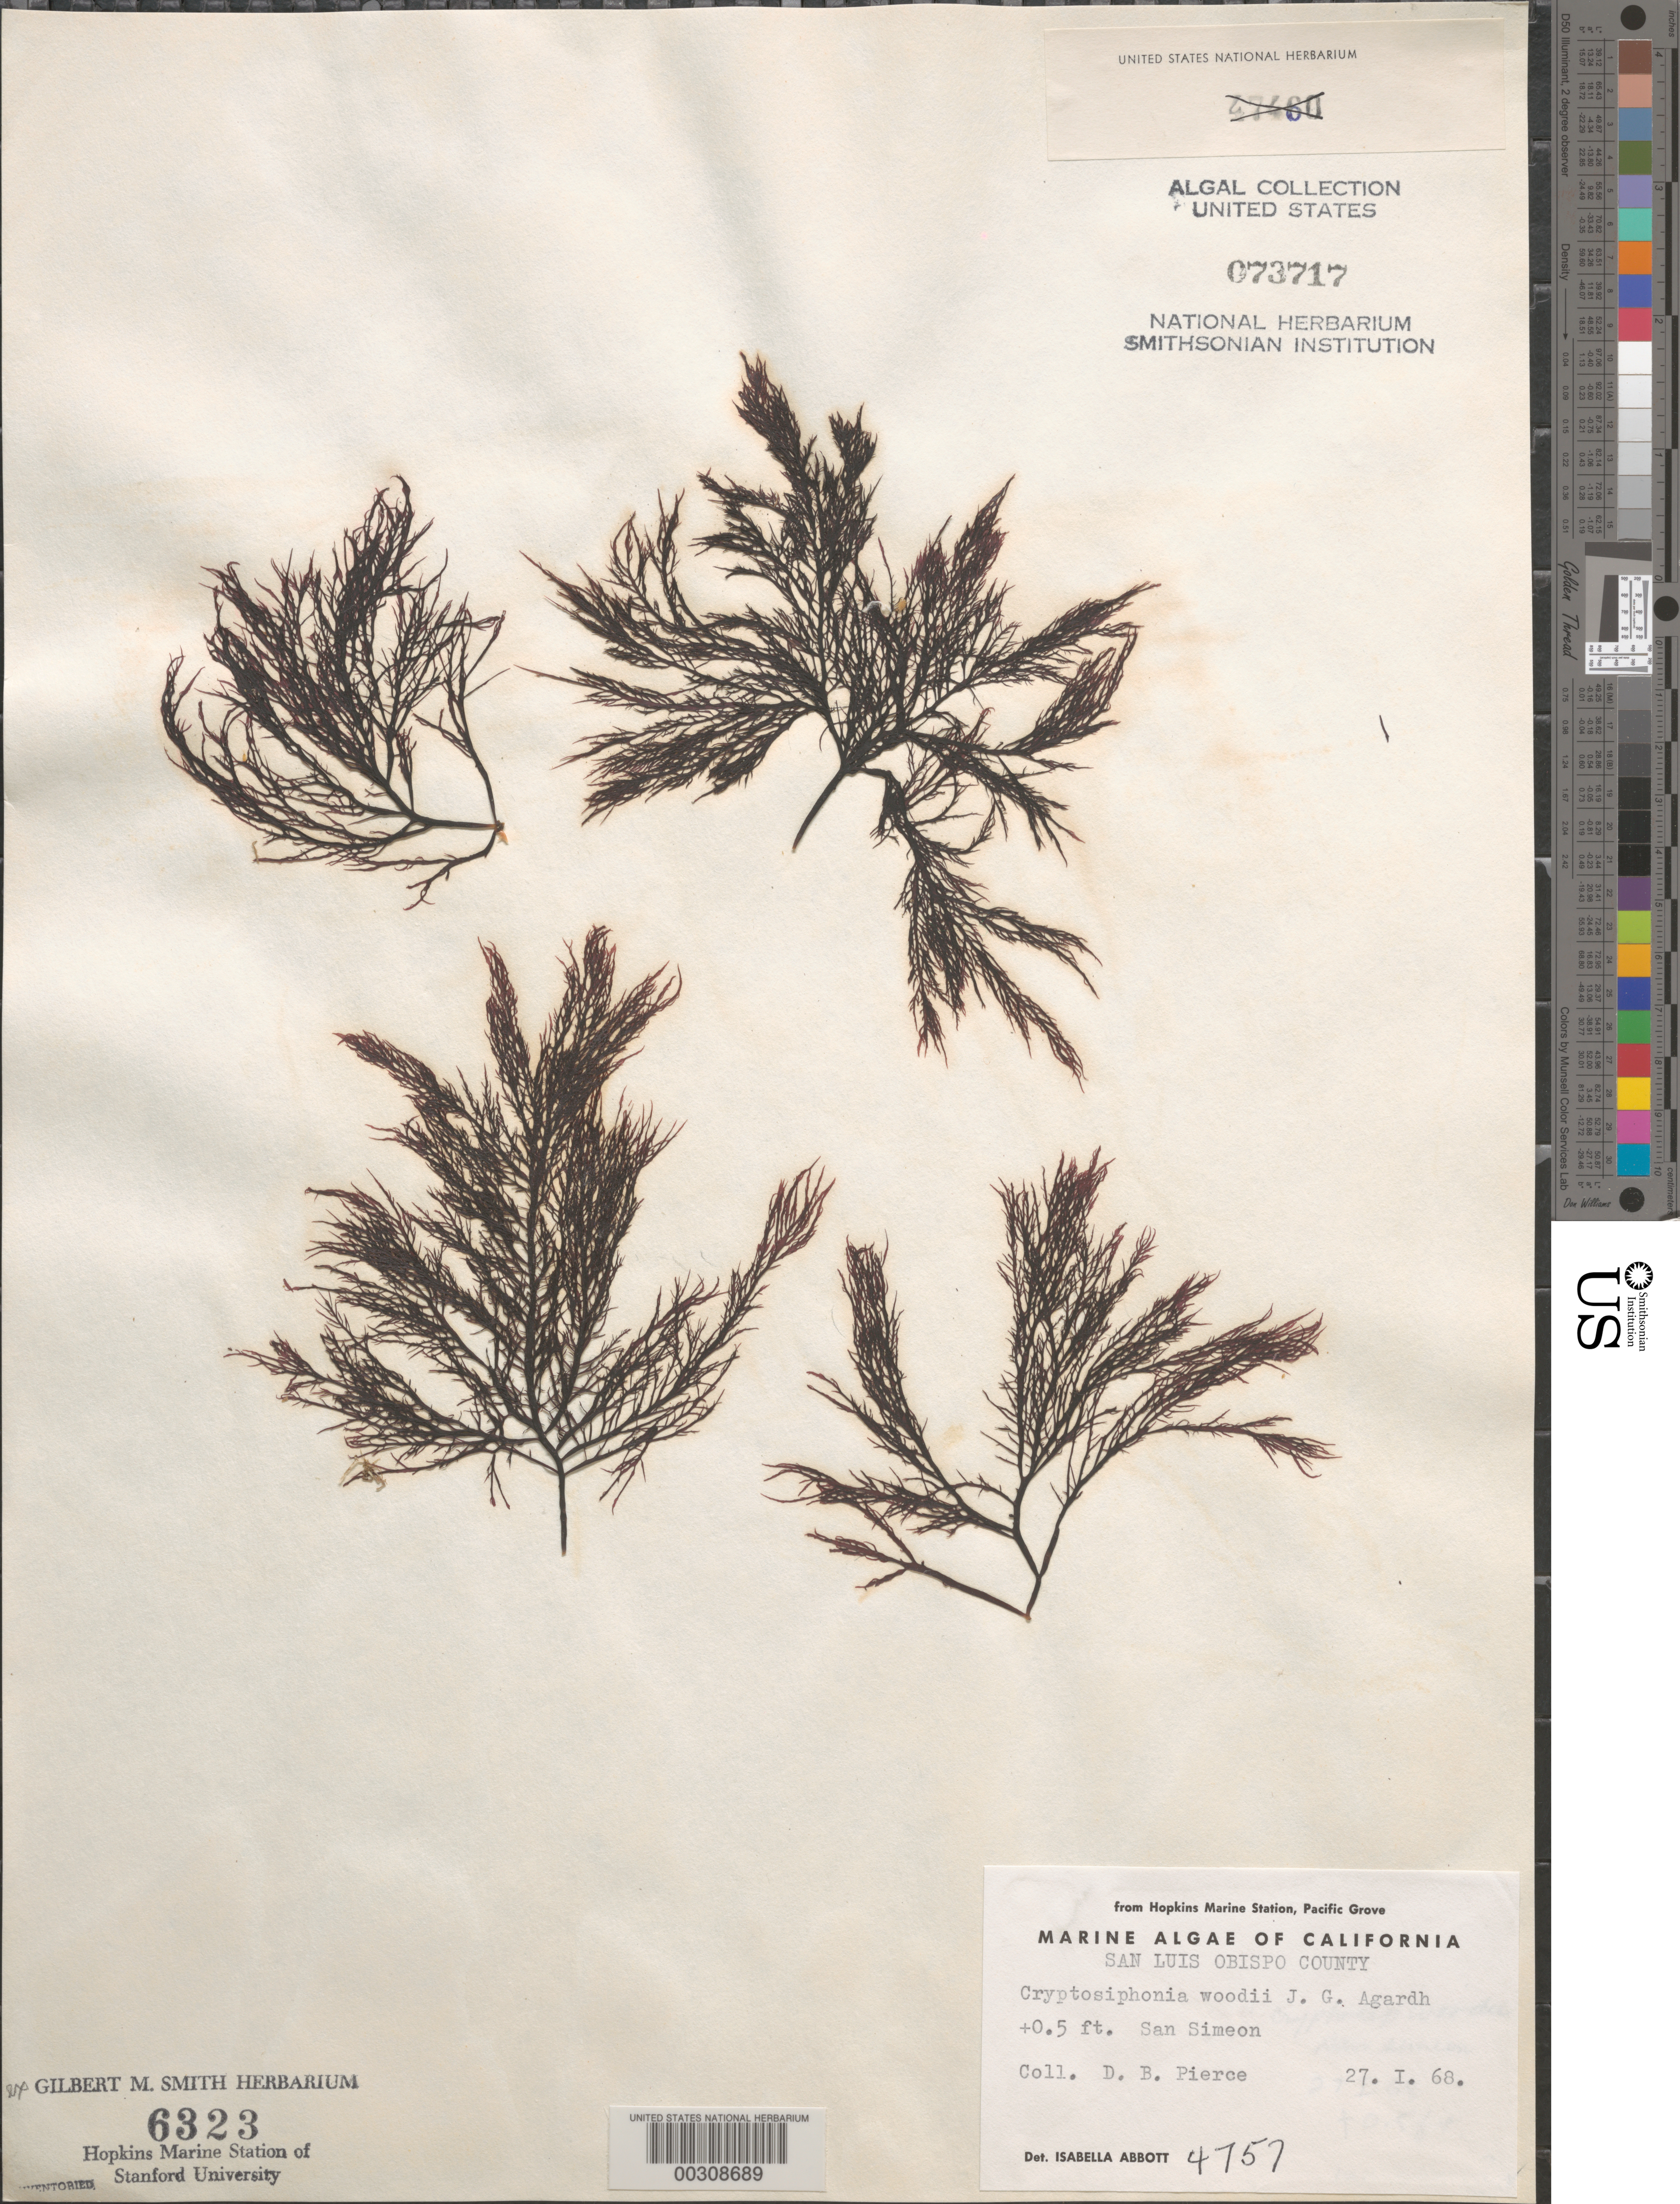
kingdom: Plantae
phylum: Rhodophyta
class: Florideophyceae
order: Gigartinales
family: Dumontiaceae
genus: Cryptosiphonia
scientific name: Cryptosiphonia woodii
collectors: D. Pierce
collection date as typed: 27 Jan 68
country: United States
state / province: California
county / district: San Luis Obispo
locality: San Luis Obispo County. San Simeon.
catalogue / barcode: US 73717